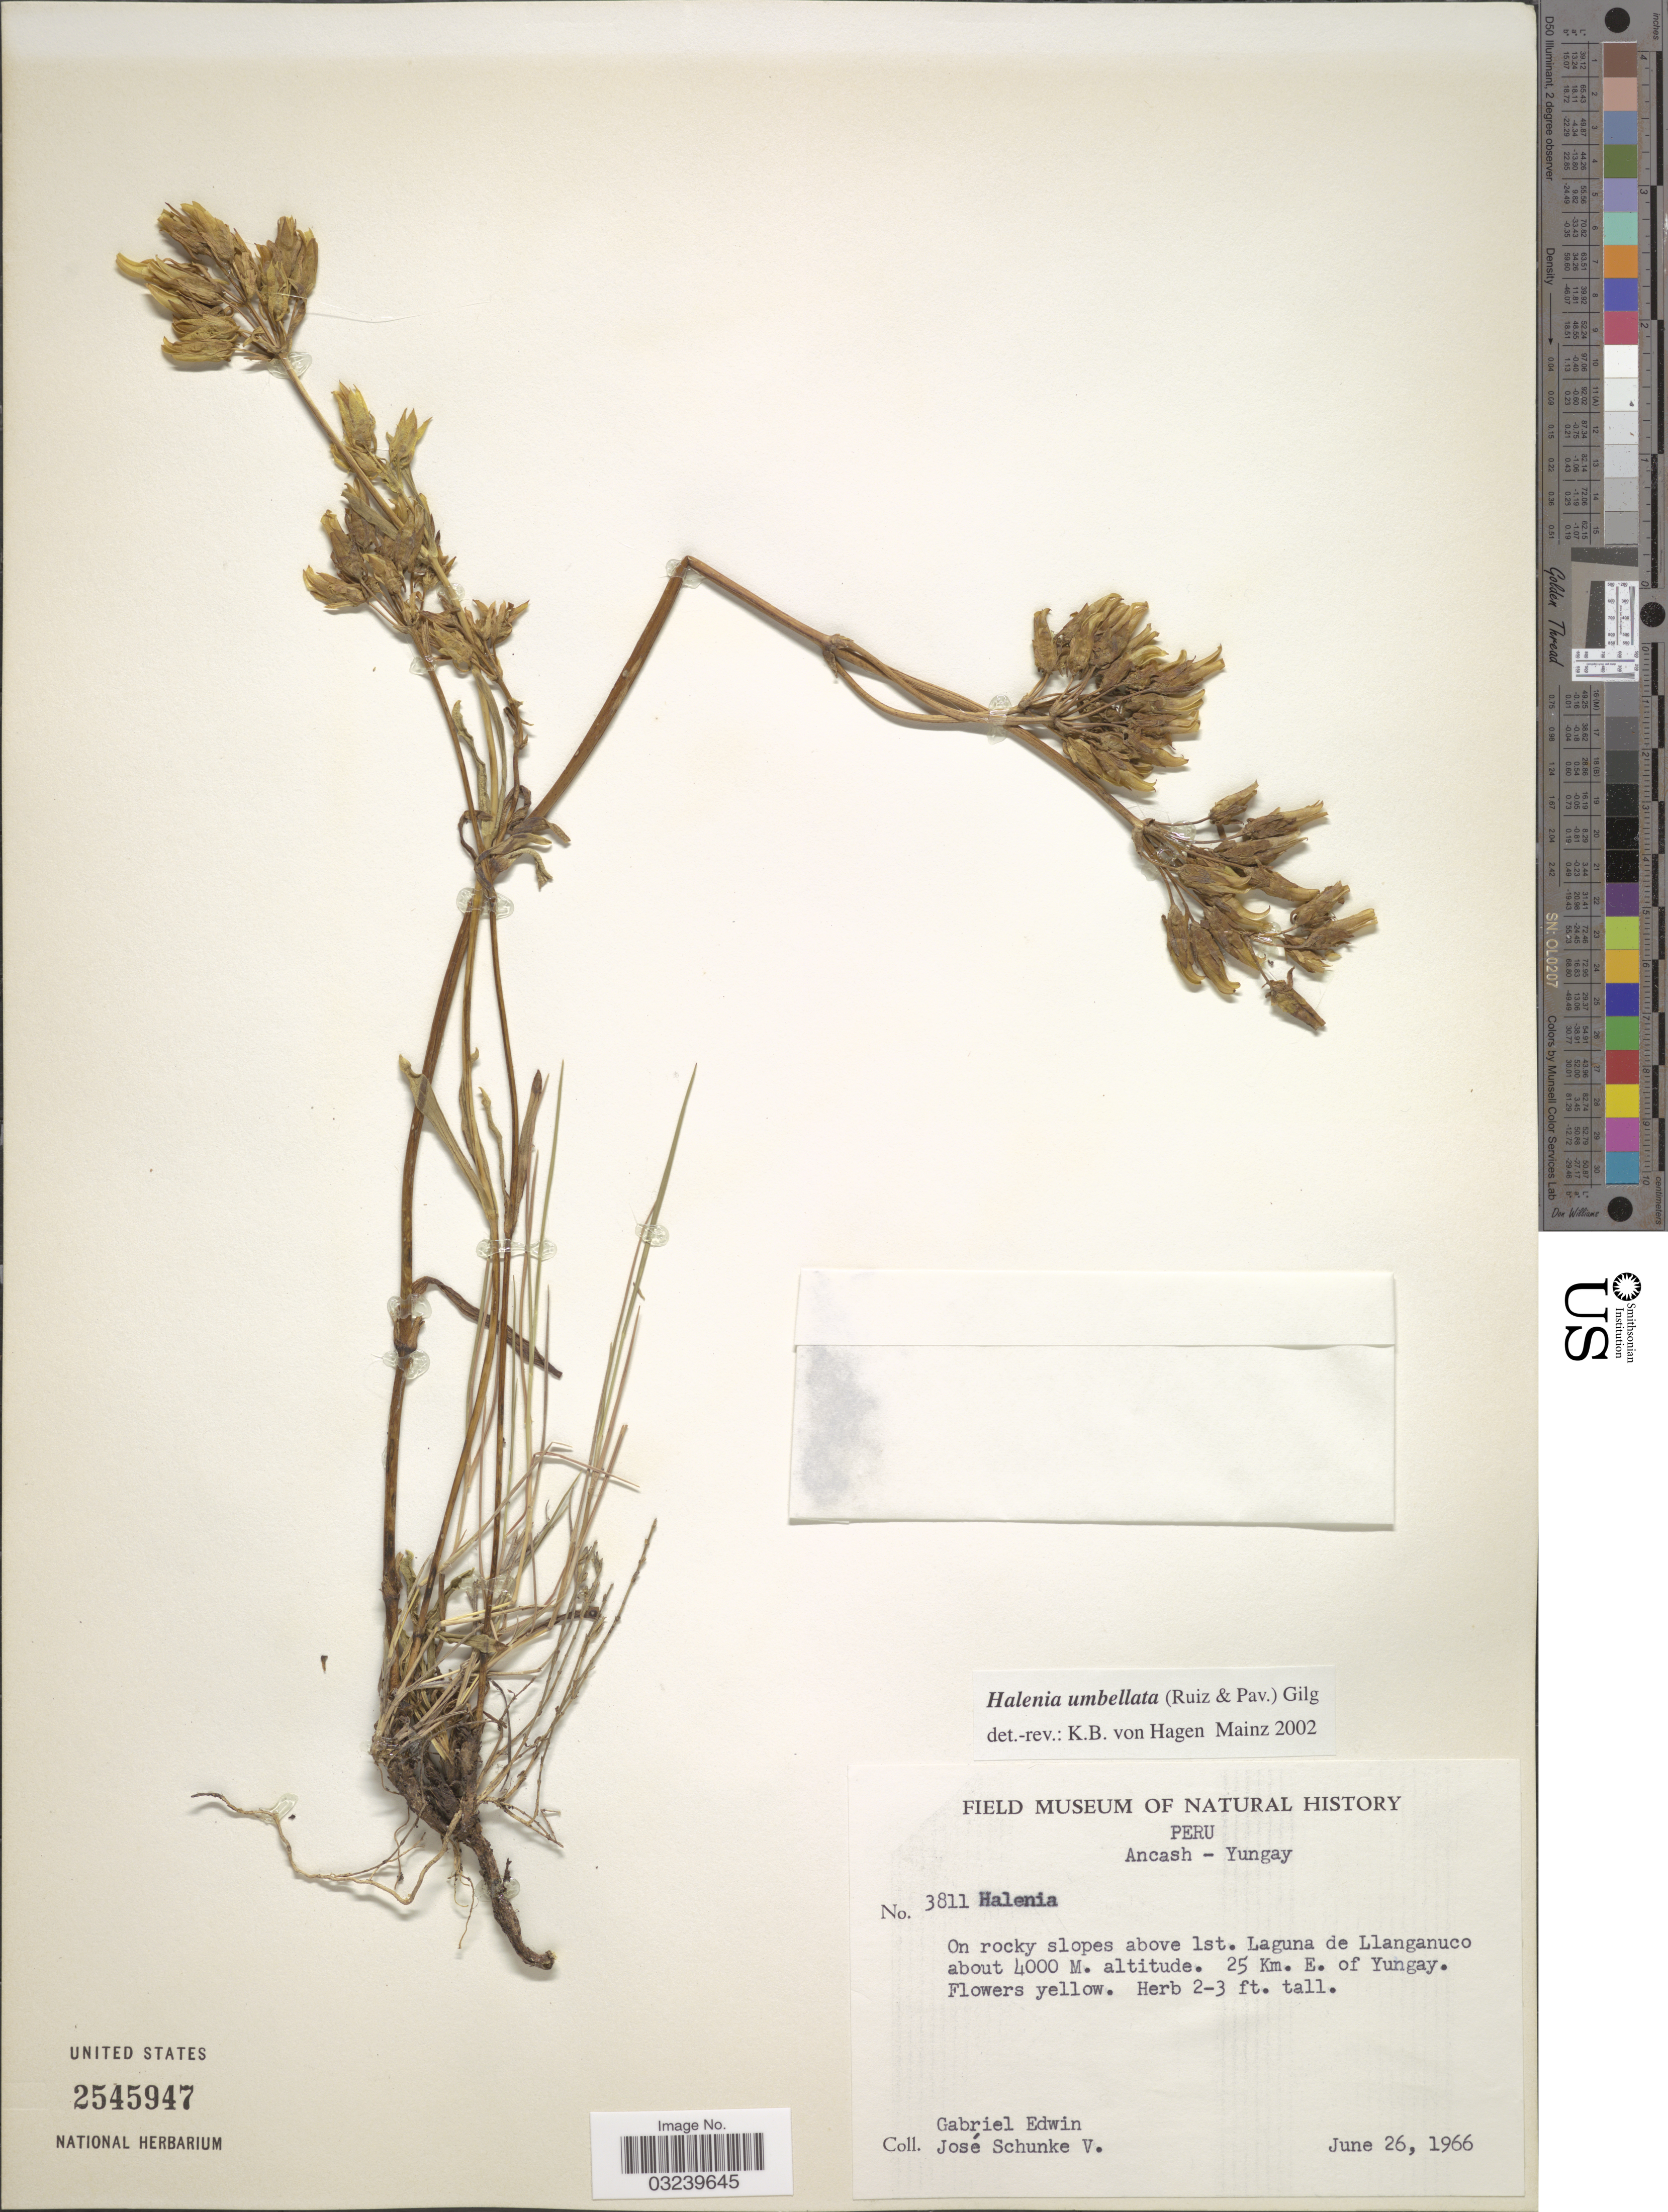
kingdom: Plantae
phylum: Tracheophyta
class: Magnoliopsida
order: Gentianales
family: Gentianaceae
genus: Halenia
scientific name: Halenia umbellata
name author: (Ruiz & Pav.) Gilg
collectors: G. Edwin & J. Schunke Vigo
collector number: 3811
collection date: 1966-06-26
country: Peru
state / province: Ancash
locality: Ancash - Yungay, On rocky slopes above 1st. Laguna de Llanganuco, 25 Km. E. of Yungay.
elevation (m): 4000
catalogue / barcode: US 2545947